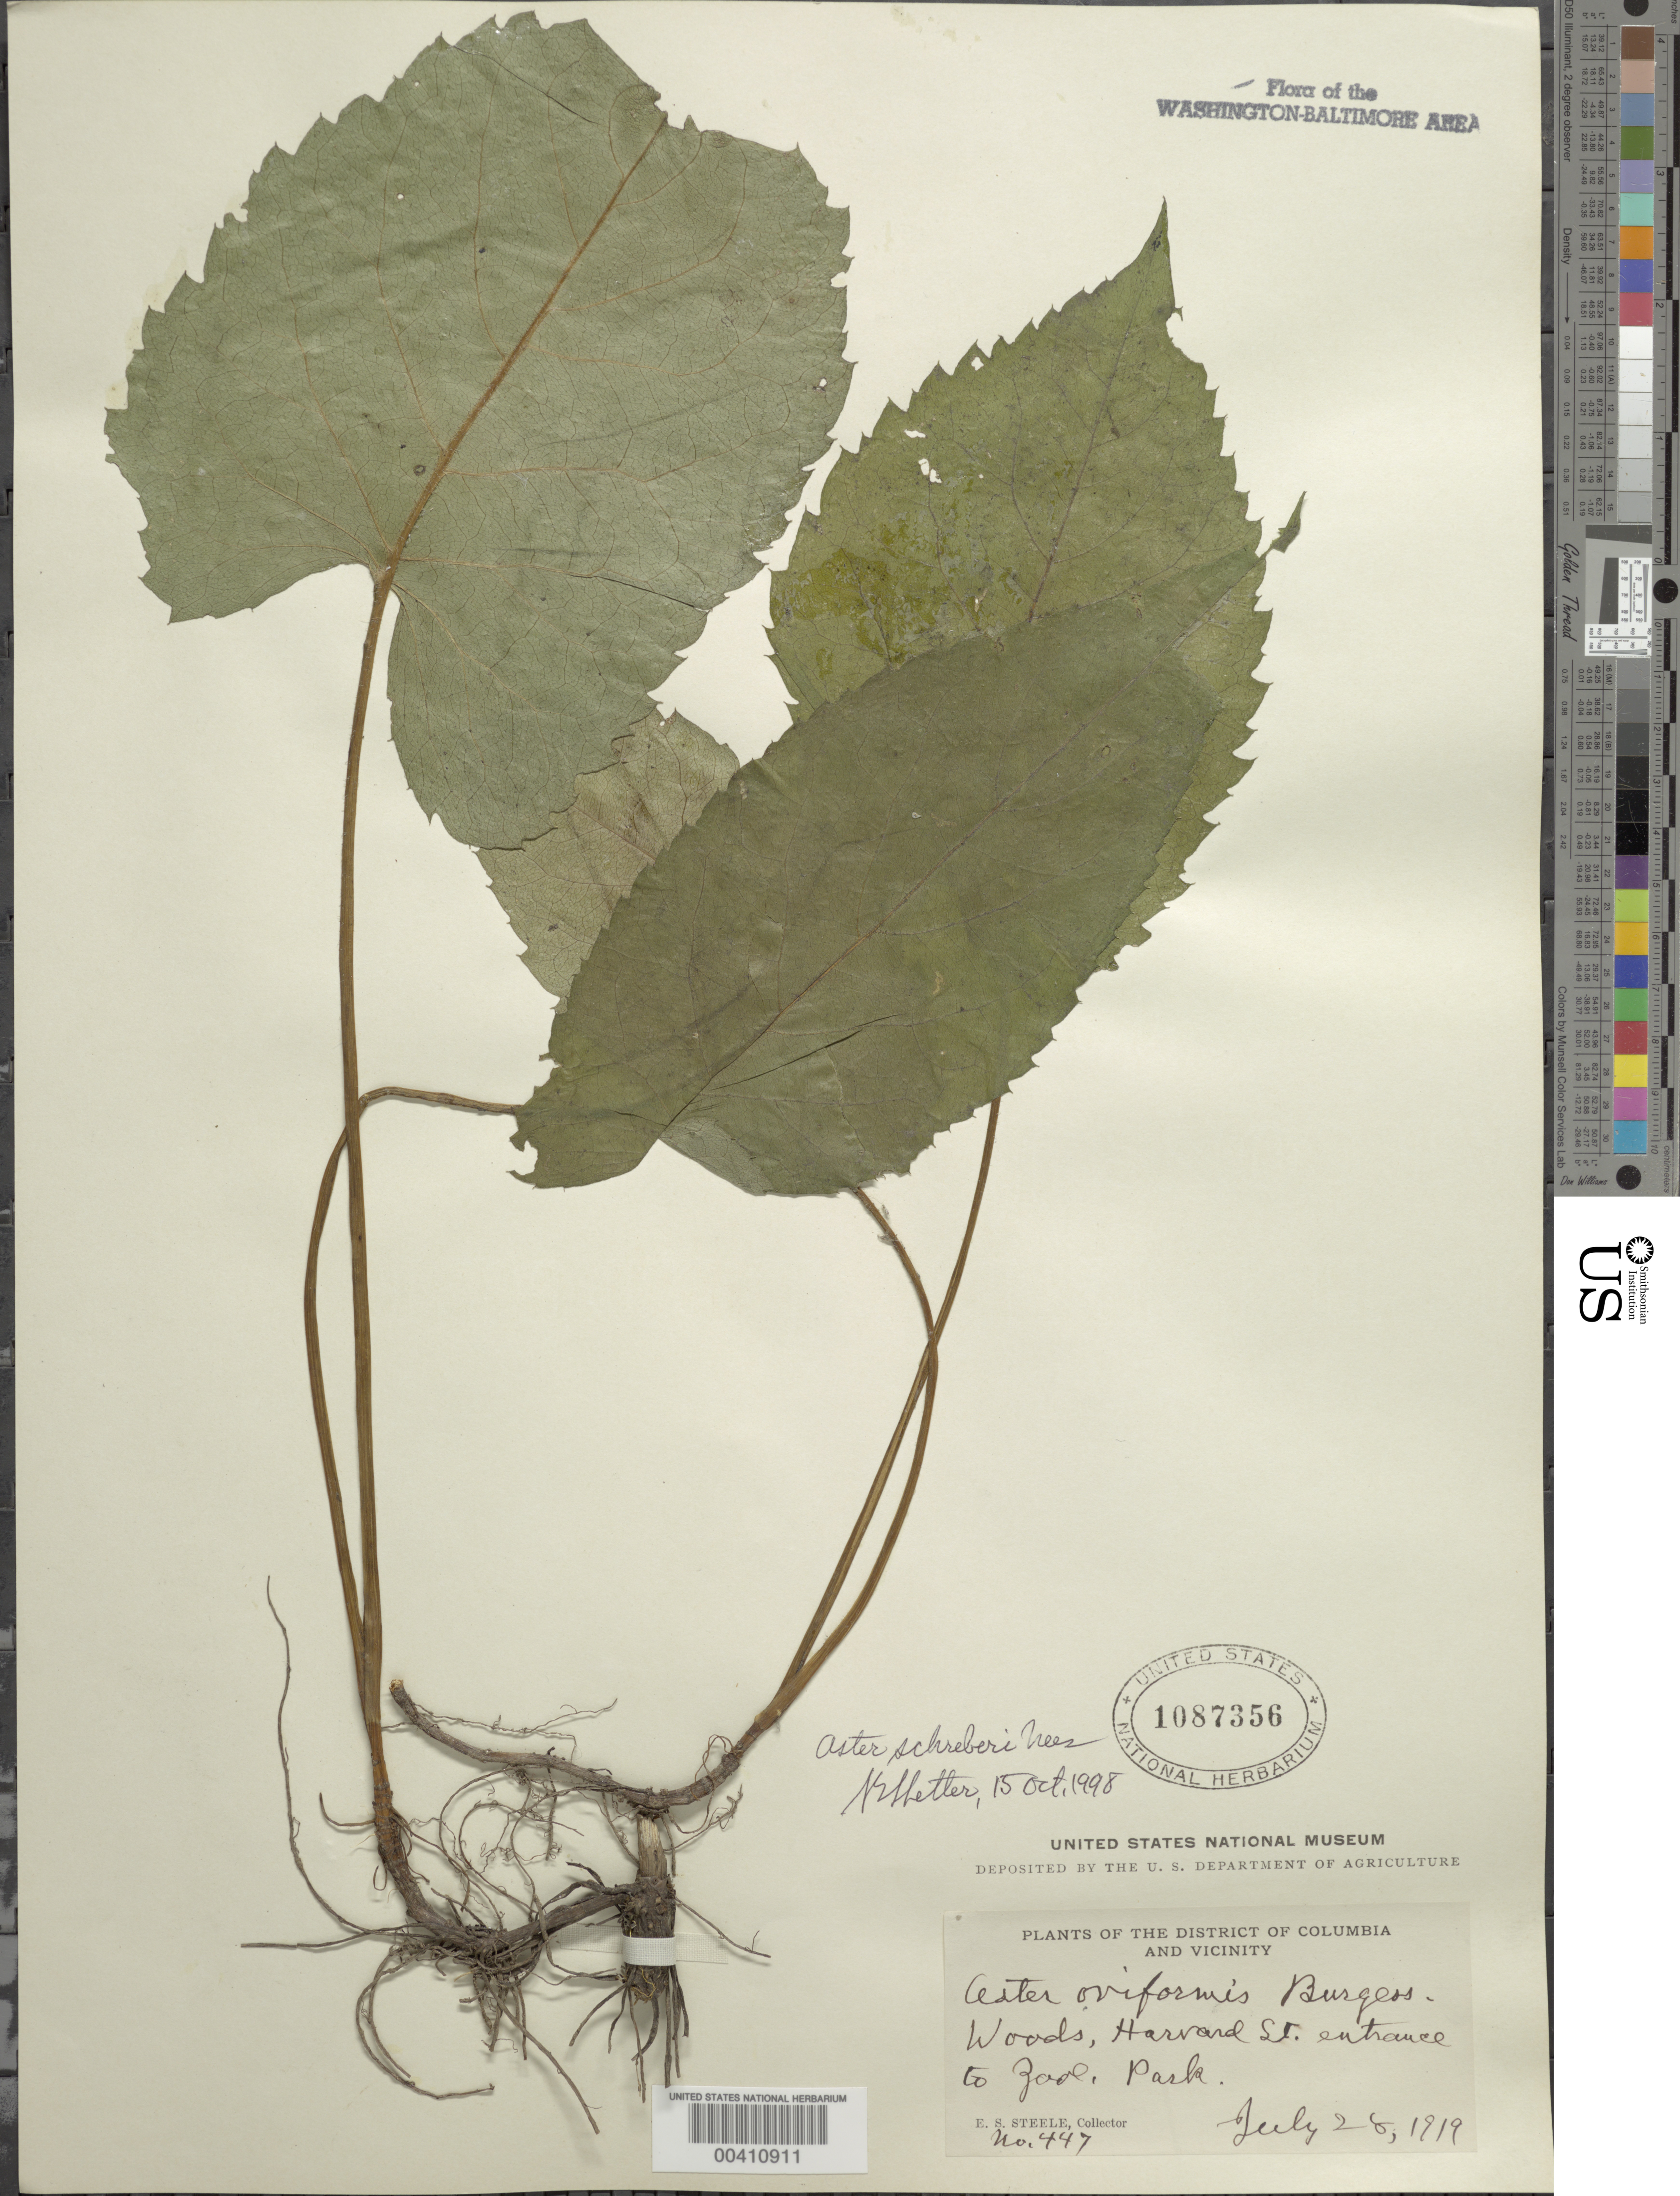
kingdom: Plantae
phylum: Tracheophyta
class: Magnoliopsida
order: Asterales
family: Asteraceae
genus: Eurybia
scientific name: Eurybia schreberi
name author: (Nees) Nees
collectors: E. Steele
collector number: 447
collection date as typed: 28 Jul 1919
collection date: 1919-07-28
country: United States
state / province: District of Columbia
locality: Harvard entrance to Zoological Park Rock Creek Park & vicinity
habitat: Woods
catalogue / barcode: US 1087356